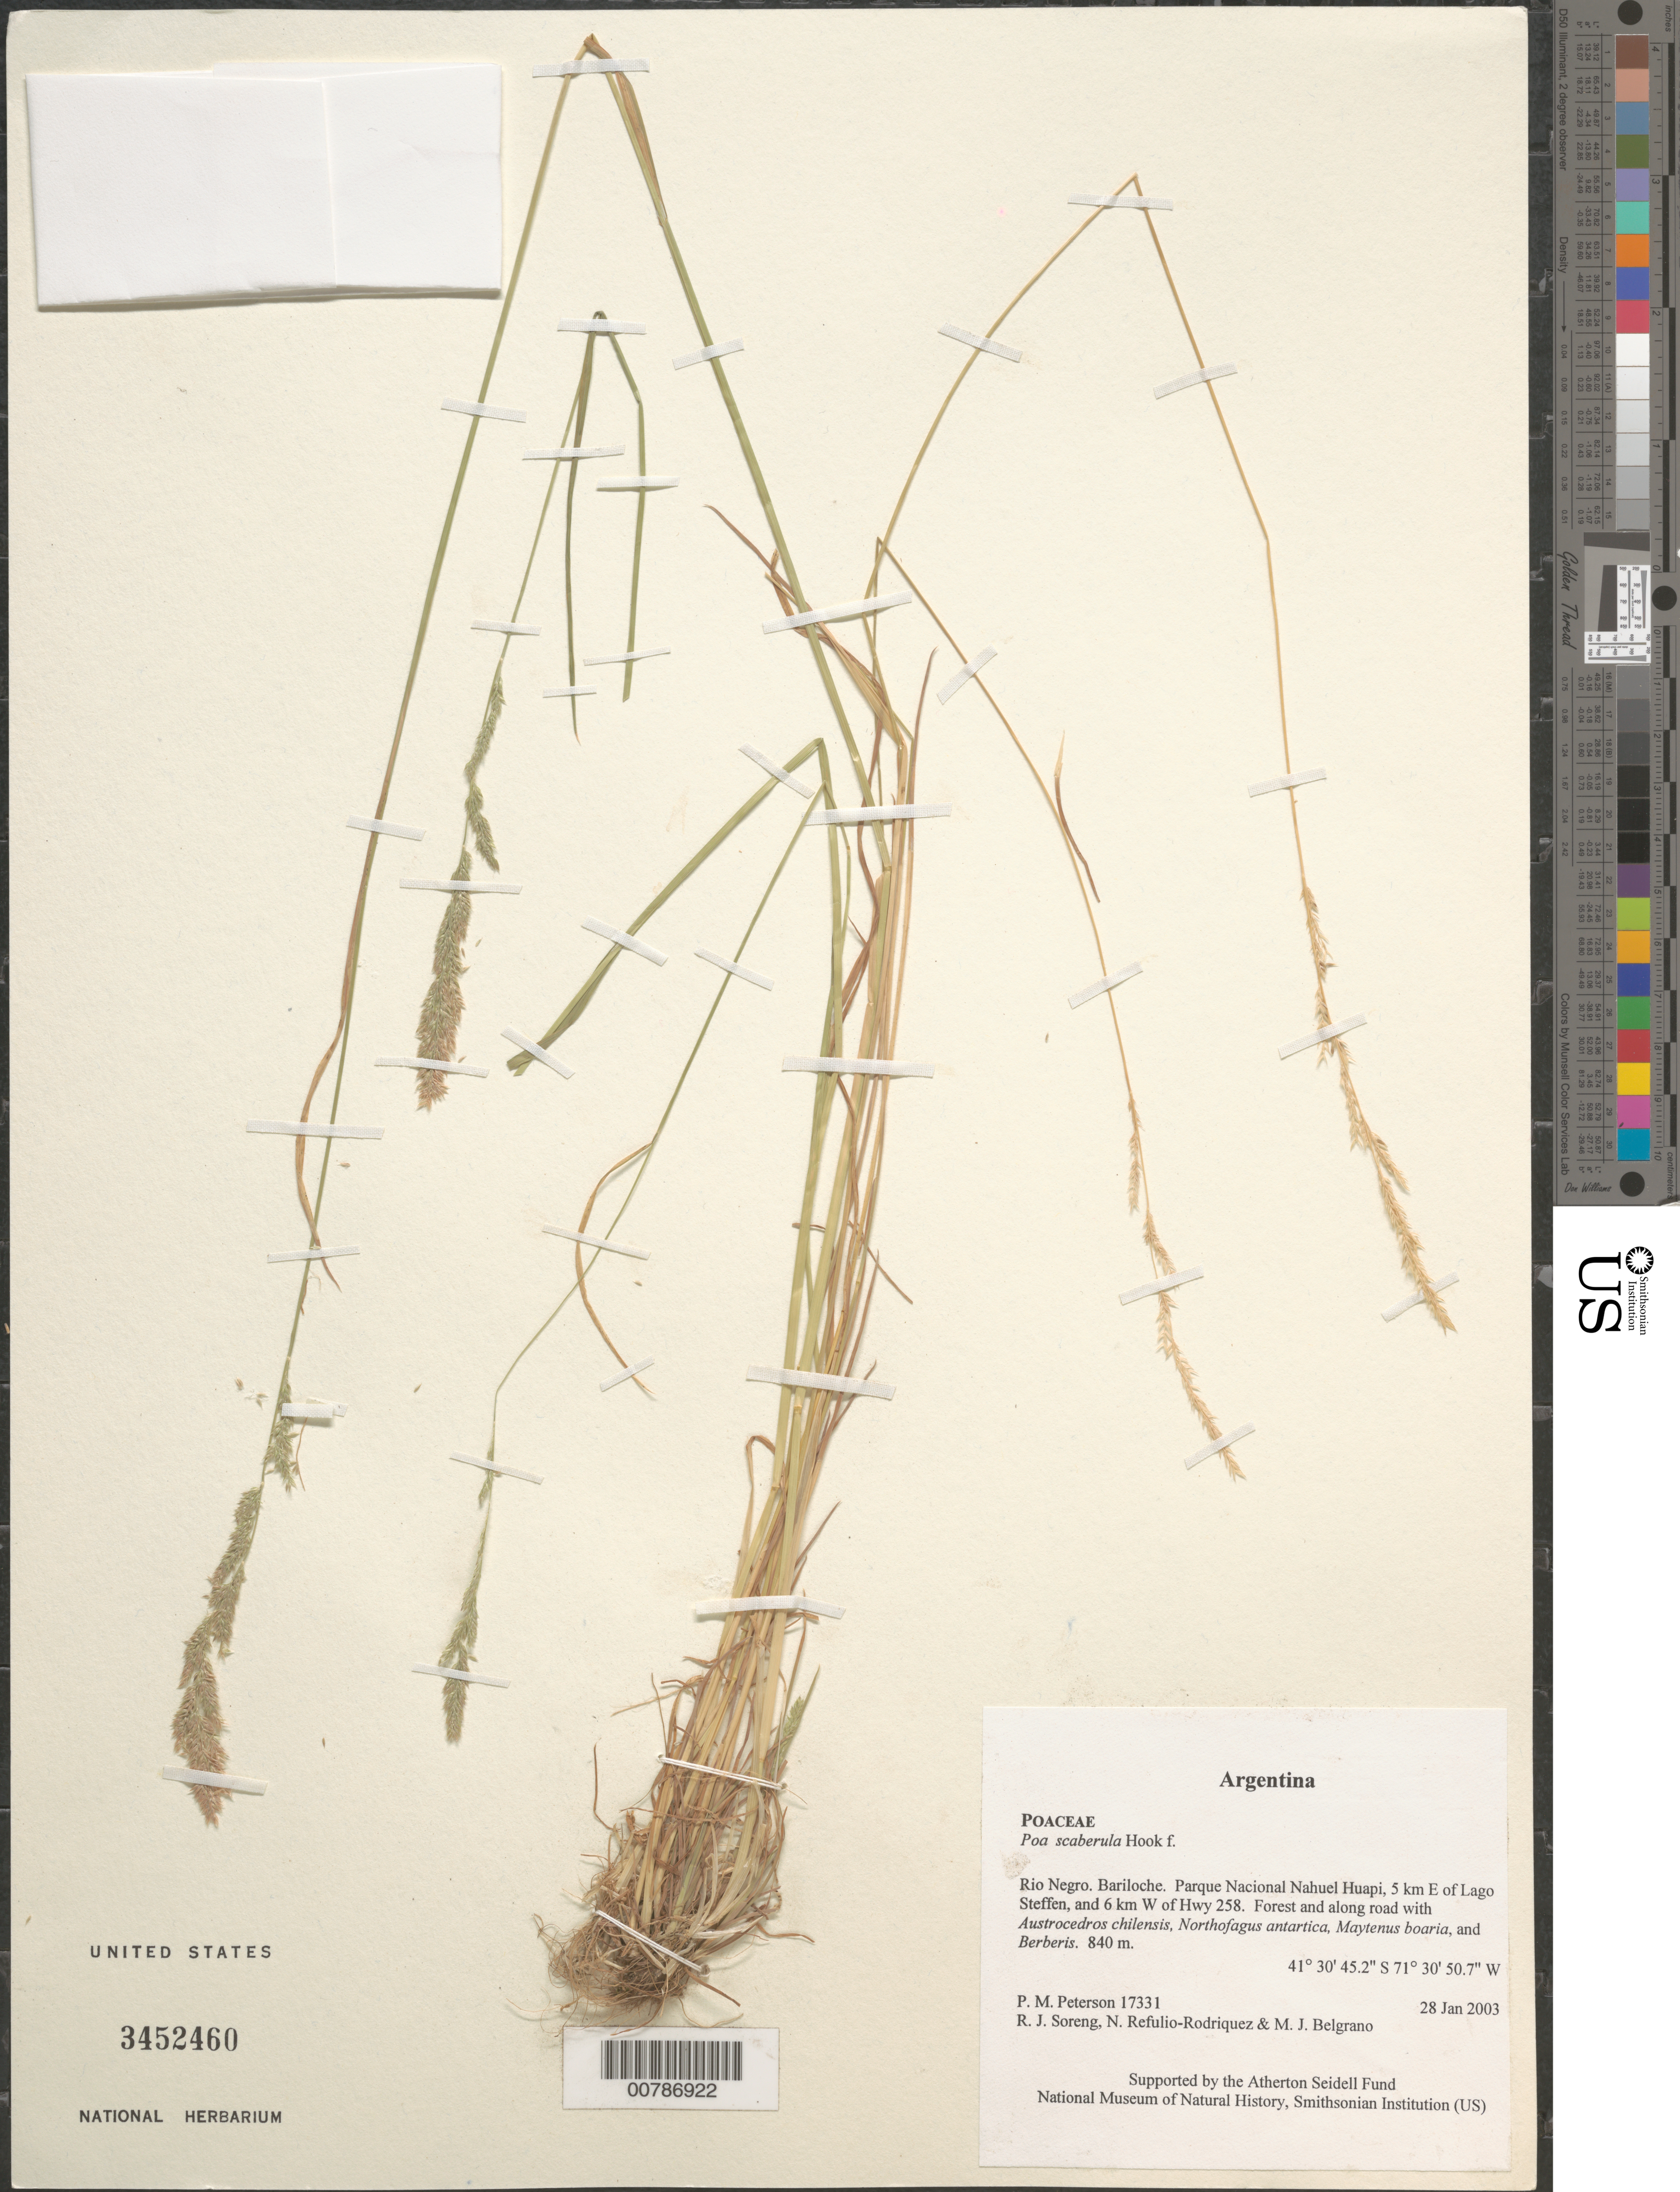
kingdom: Plantae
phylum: Tracheophyta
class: Liliopsida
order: Poales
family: Poaceae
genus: Poa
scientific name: Poa scaberula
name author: Hook. f.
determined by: Soreng, Robert J., Research Associate (BOT), Smithsonian Institution - National Museum of Natural History (UNITED STATES)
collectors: P. M. Peterson, R. J. Soreng, N. Refulio-Rodríguez & M. Belgrano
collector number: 17331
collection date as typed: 28 Jan 2003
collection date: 2003-01-28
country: Argentina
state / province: Rio Negro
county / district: Bariloche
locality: Parque Nacional Nahuel Huapi, 5 km E of Lago Steffen, and 6 km W of Hwy 258. Forest and along road with Austrocedros chilensis, Northofagus antartica, Maytenus boaria, and Berberis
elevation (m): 840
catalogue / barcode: US 3452460